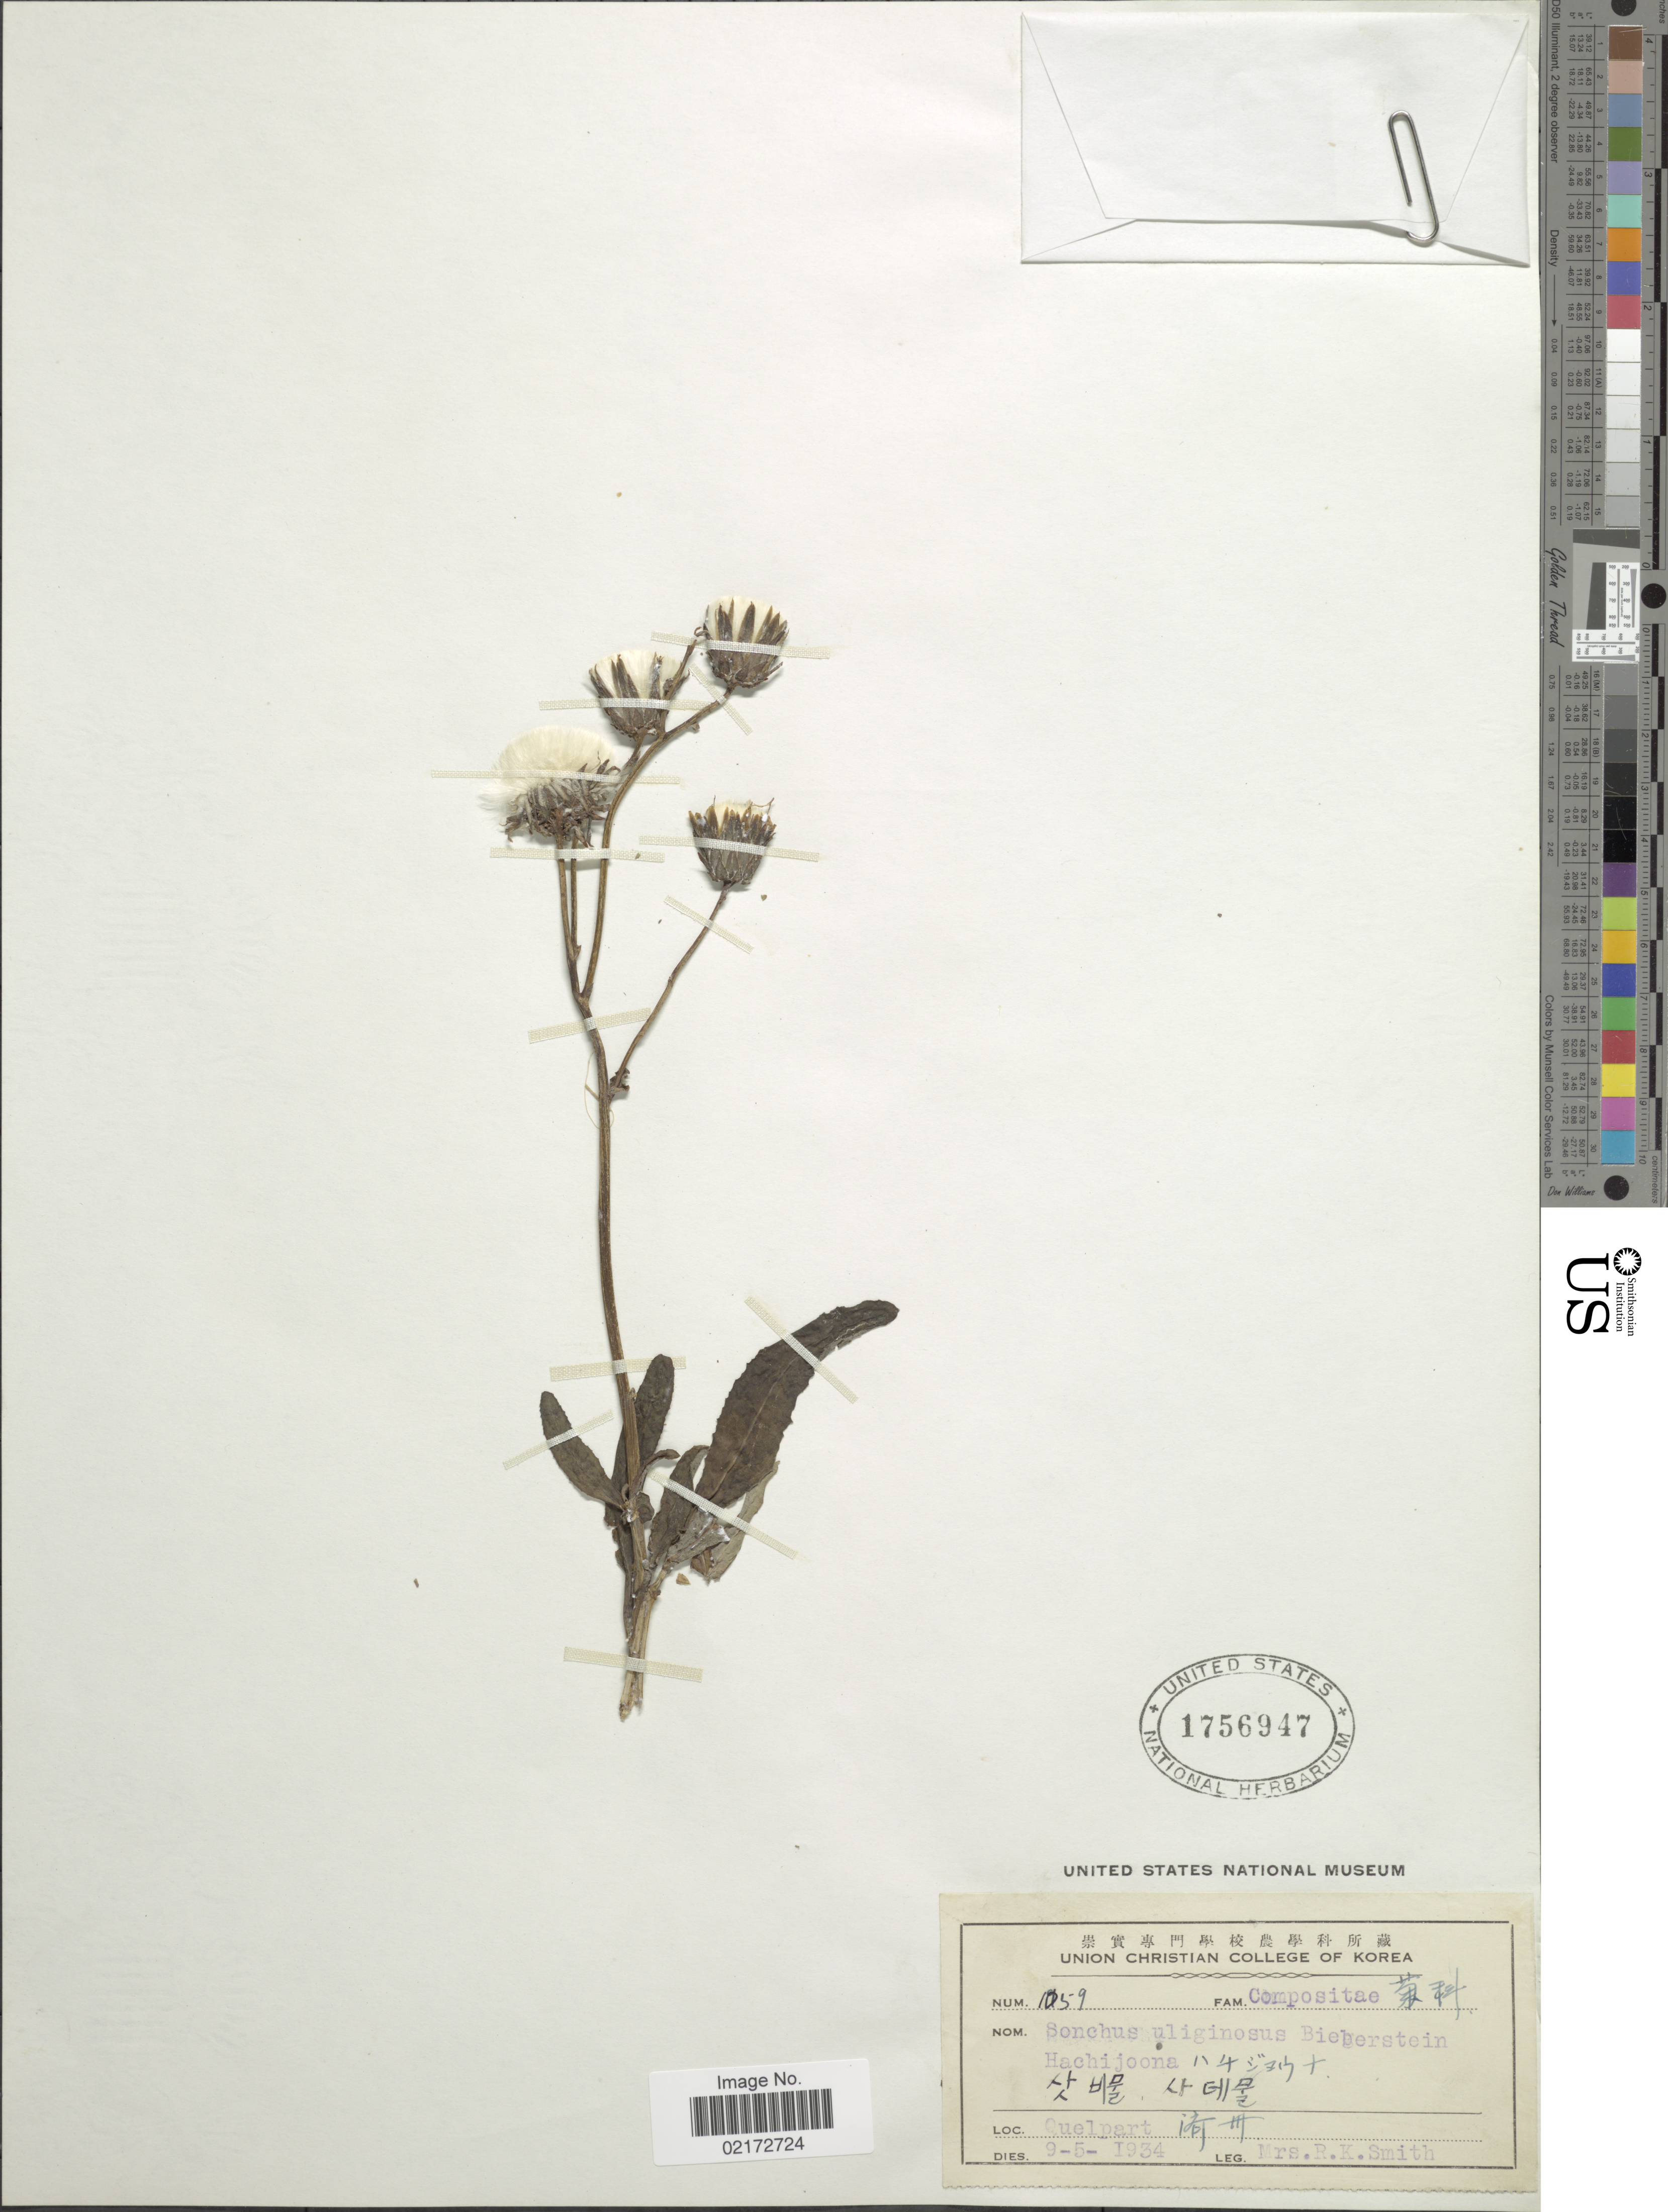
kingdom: Plantae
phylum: Tracheophyta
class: Magnoliopsida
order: Asterales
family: Asteraceae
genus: Sonchus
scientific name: Sonchus arvensis subsp. uliginosus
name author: (M. Bieb.) Nyman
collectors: R. Smith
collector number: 1059*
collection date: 1934-05-09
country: South Korea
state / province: Jeju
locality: Quelpart [Foreign script]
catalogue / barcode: US 1756947